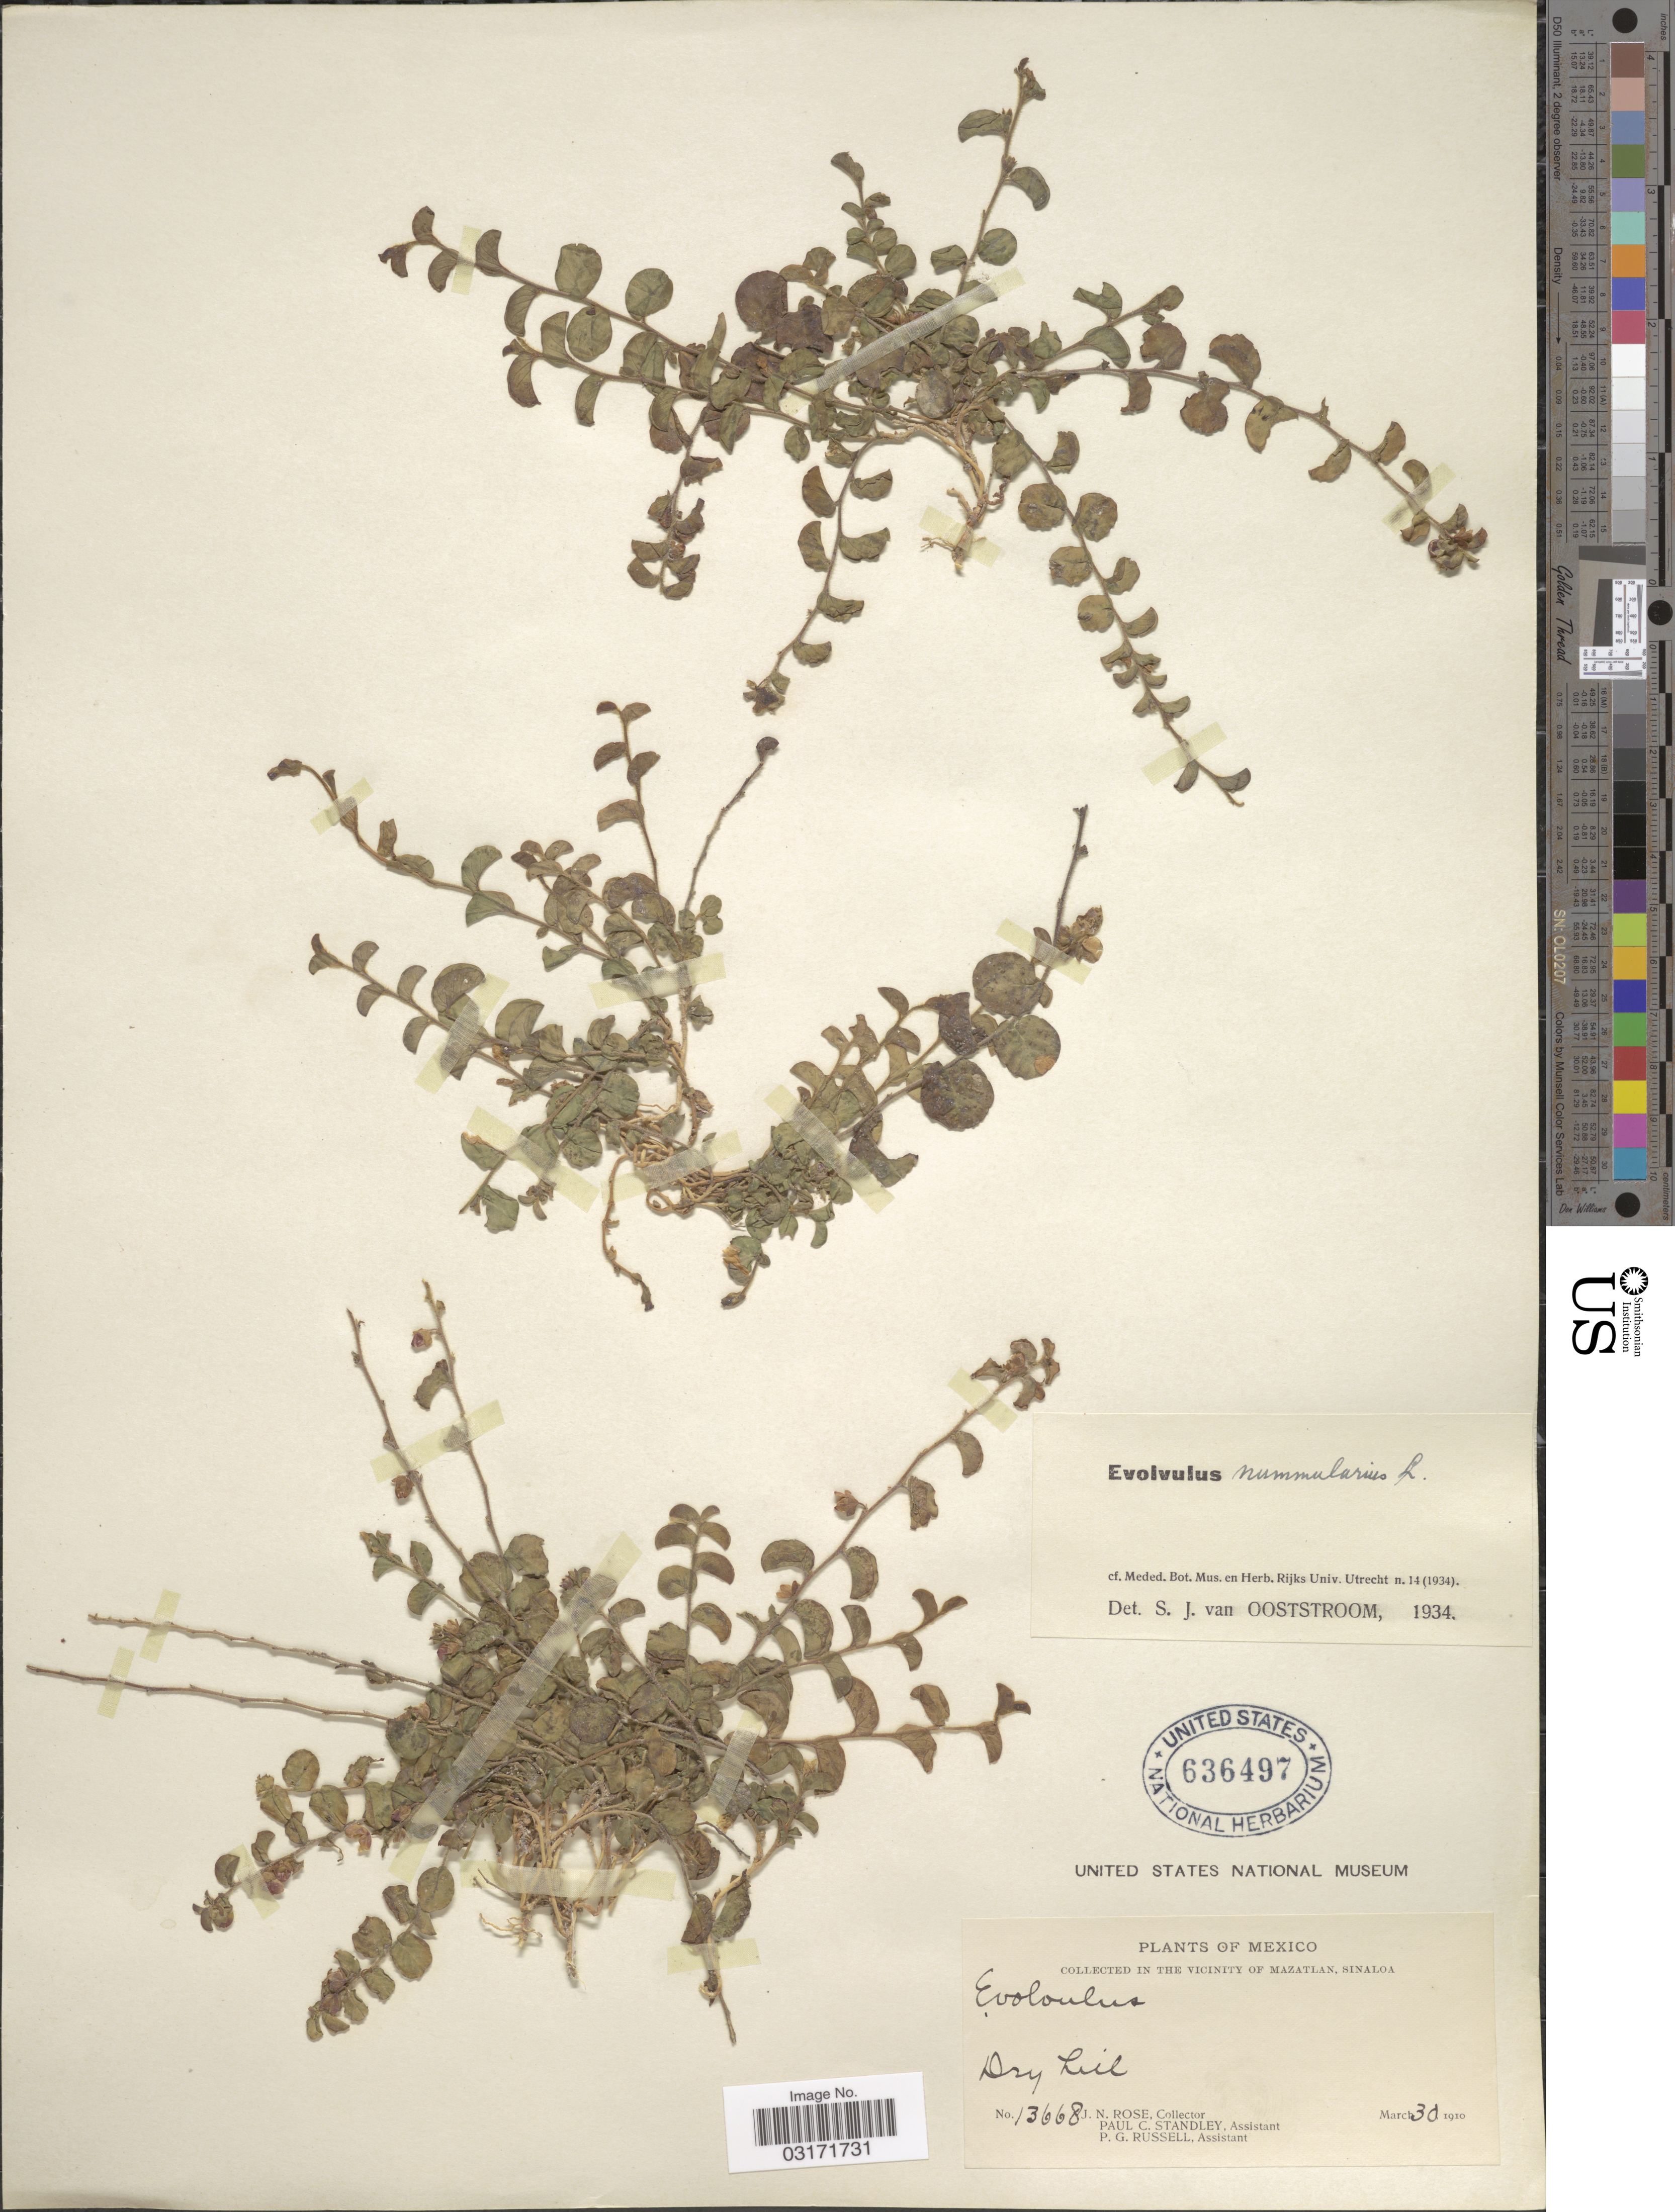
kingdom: Plantae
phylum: Tracheophyta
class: Magnoliopsida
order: Solanales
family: Convolvulaceae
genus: Evolvulus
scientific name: Evolvulus nummularius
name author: (L.) L.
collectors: J. N. Rose, P. C. Standley & P. G. Russell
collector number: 13668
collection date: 1910-03-30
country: Mexico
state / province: Sinaloa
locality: In the vicinity of Mazatlan.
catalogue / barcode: US 636497